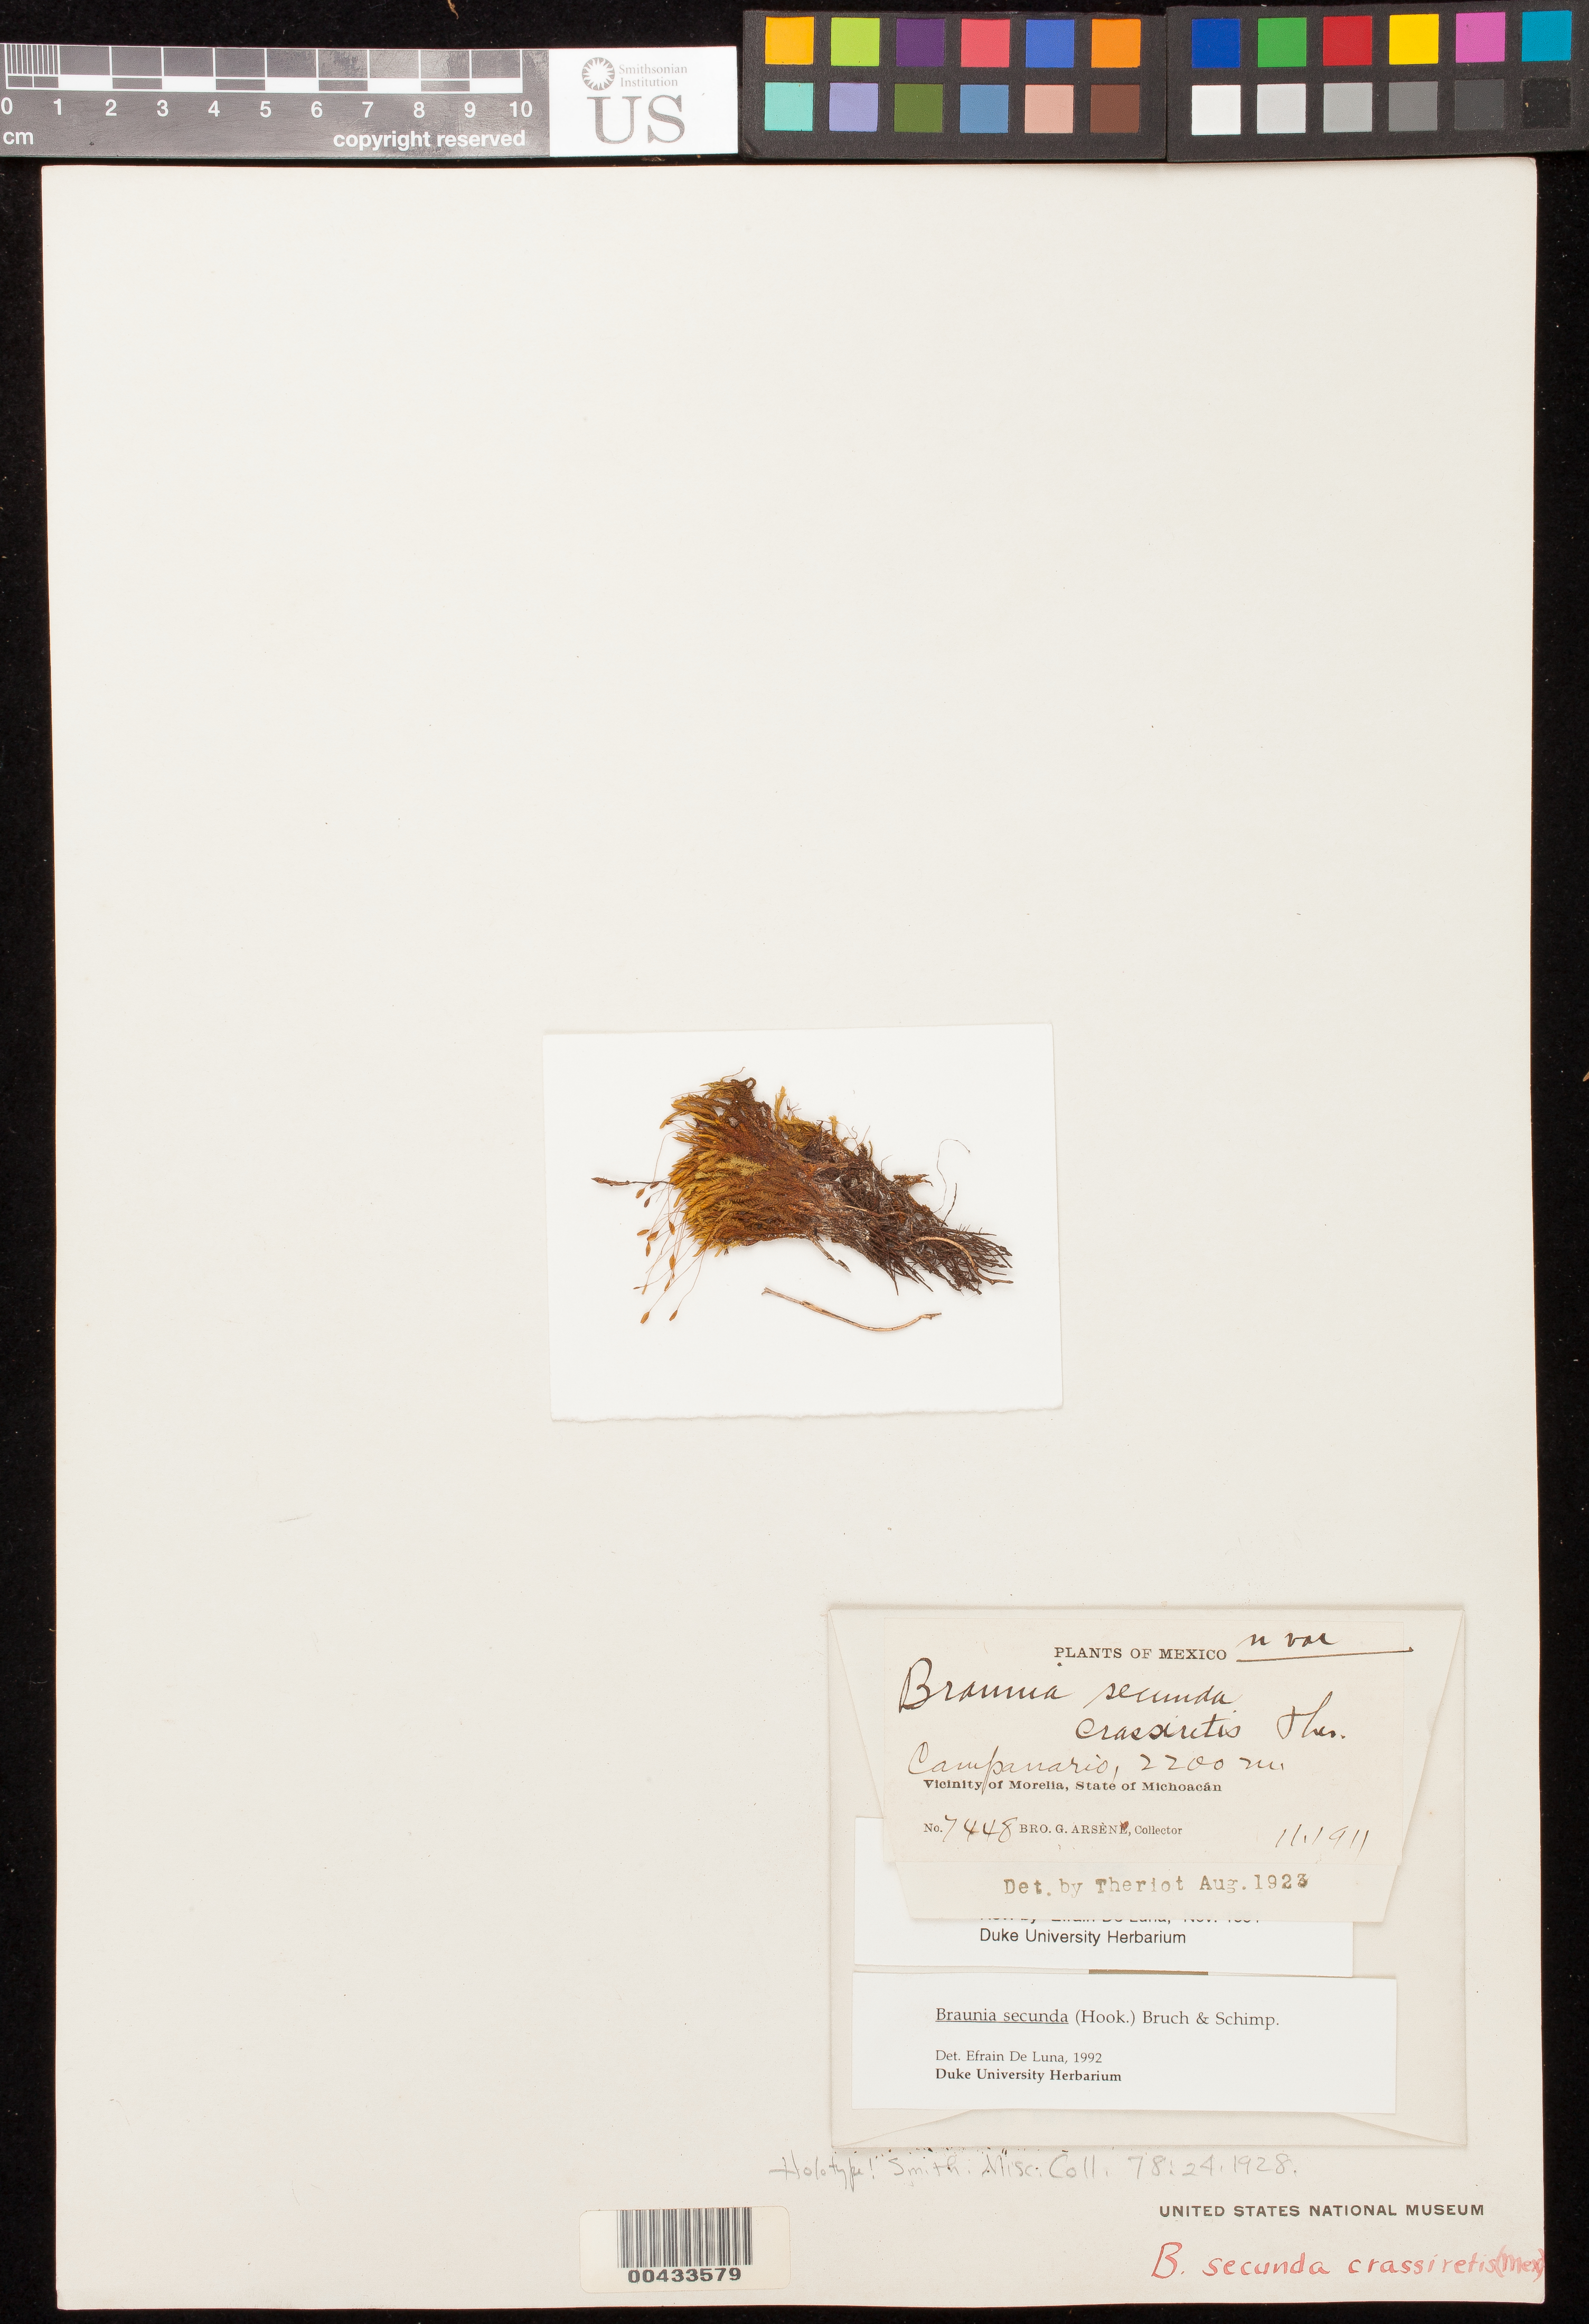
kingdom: Plantae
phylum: Bryophyta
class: Bryopsida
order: Hedwigiales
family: Hedwigiaceae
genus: Braunia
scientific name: Braunia secunda var. crassiretis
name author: Thér.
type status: Holotype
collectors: Bro. G. Arsène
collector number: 7448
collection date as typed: Nov 1911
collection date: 1911-11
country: Mexico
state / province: Michoacán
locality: Vicinity of Morelia, Campanario.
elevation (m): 2200